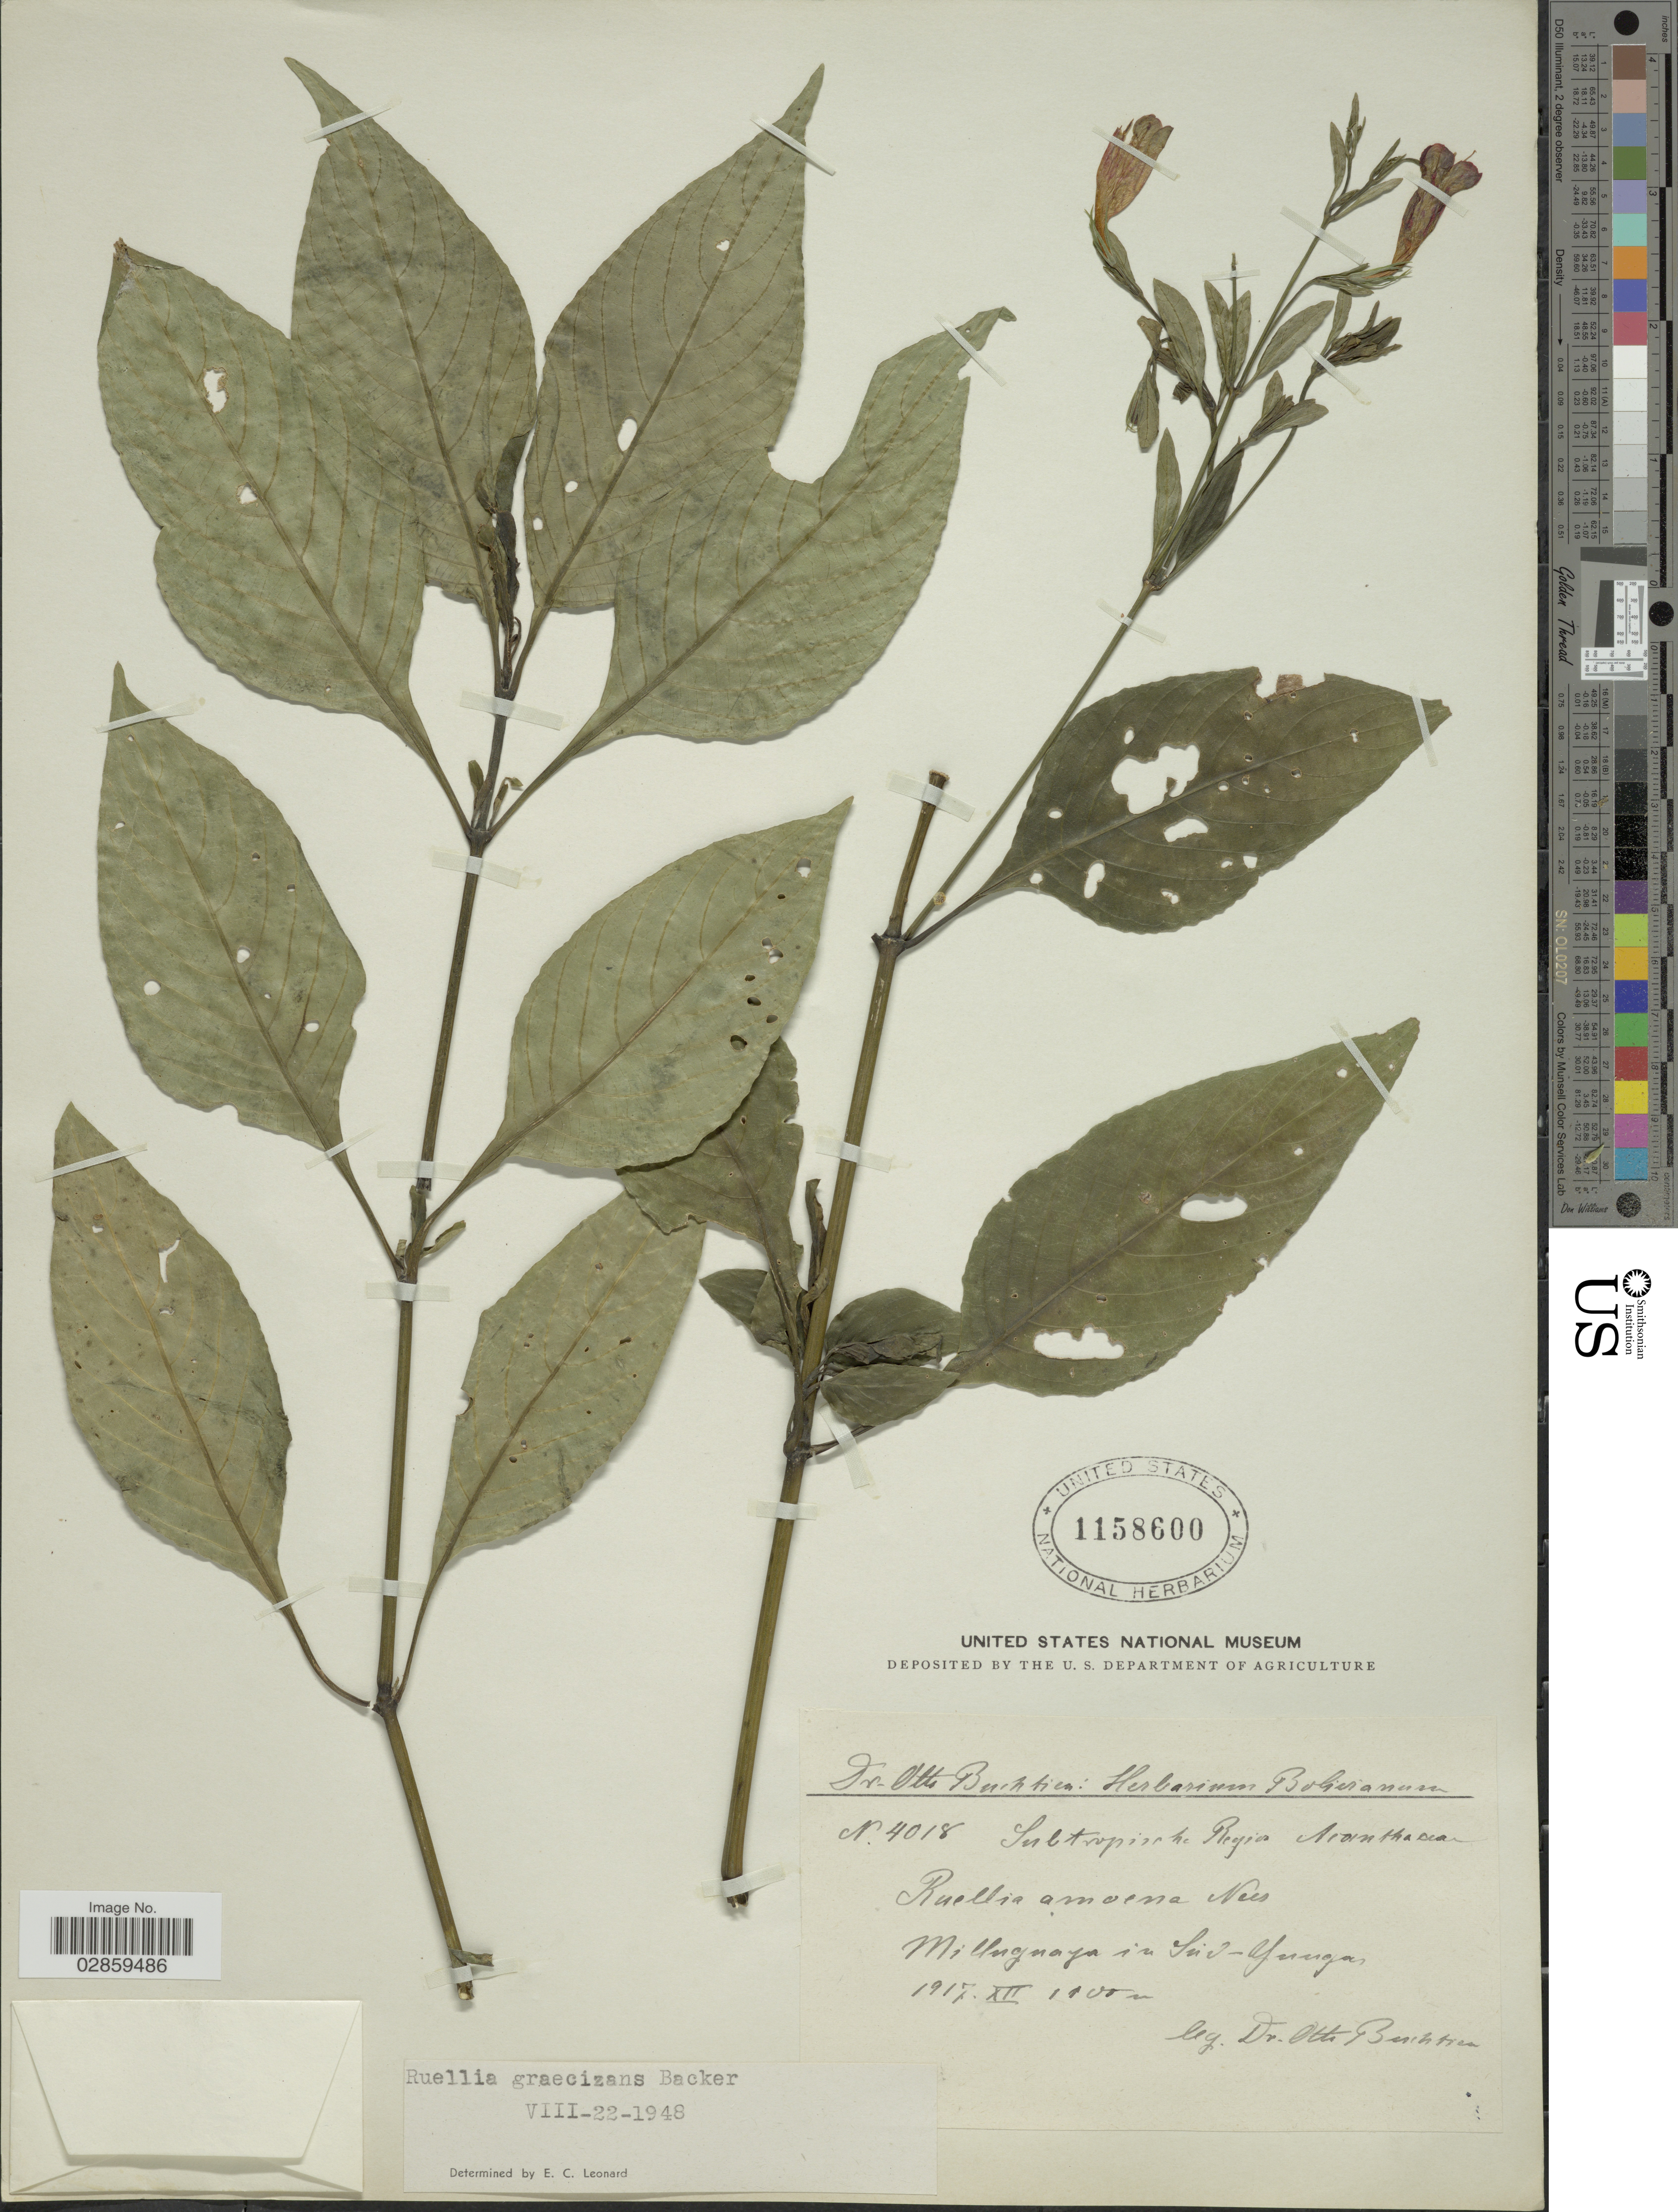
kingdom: Plantae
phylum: Tracheophyta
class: Magnoliopsida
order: Lamiales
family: Acanthaceae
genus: Ruellia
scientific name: Ruellia brevifolia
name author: (Pohl) C. Ezcurra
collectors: O. Buchtien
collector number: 4018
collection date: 1917-12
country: Bolivia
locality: Milluguaya in Sud-Yungas.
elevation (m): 1100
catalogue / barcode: US 1158600